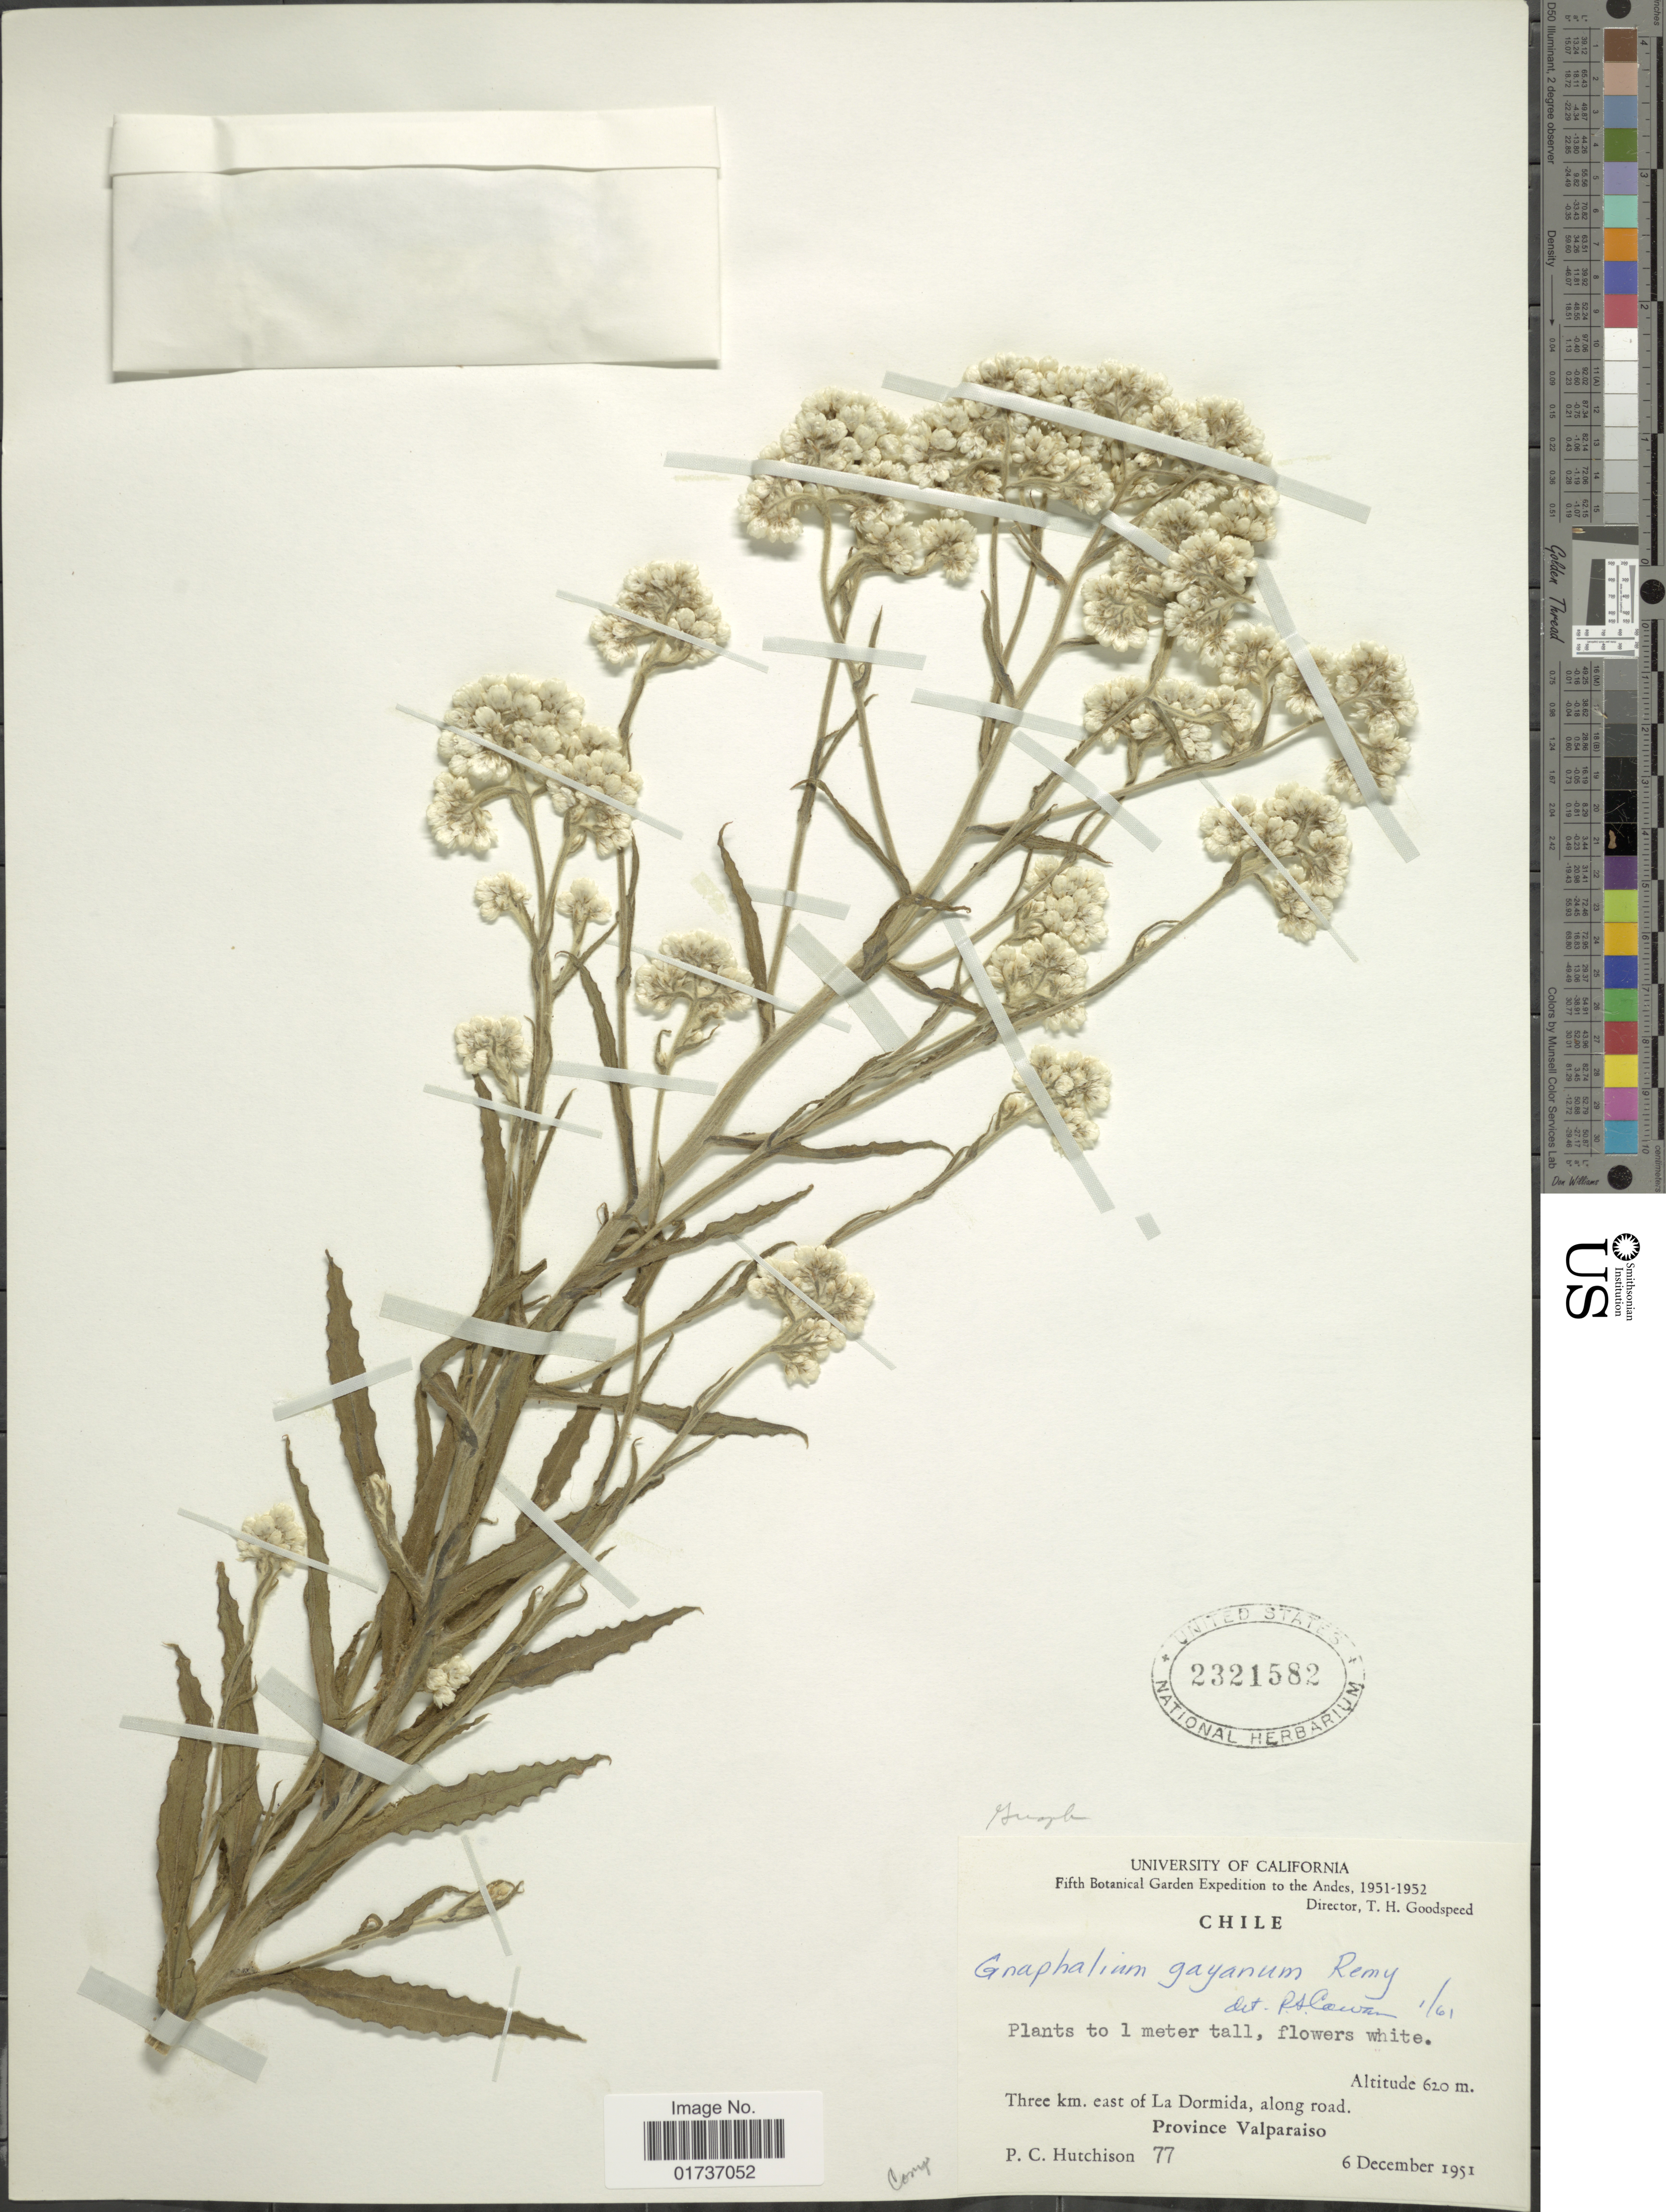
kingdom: Plantae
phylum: Tracheophyta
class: Magnoliopsida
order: Asterales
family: Asteraceae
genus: Gnaphalium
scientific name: Gnaphalium gayanum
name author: J. Rémy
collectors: P. C. Hutchison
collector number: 77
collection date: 1951-12-06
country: Chile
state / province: Valparaíso (V)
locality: Three km east of La Dormida, along road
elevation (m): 620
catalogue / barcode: US 2321582